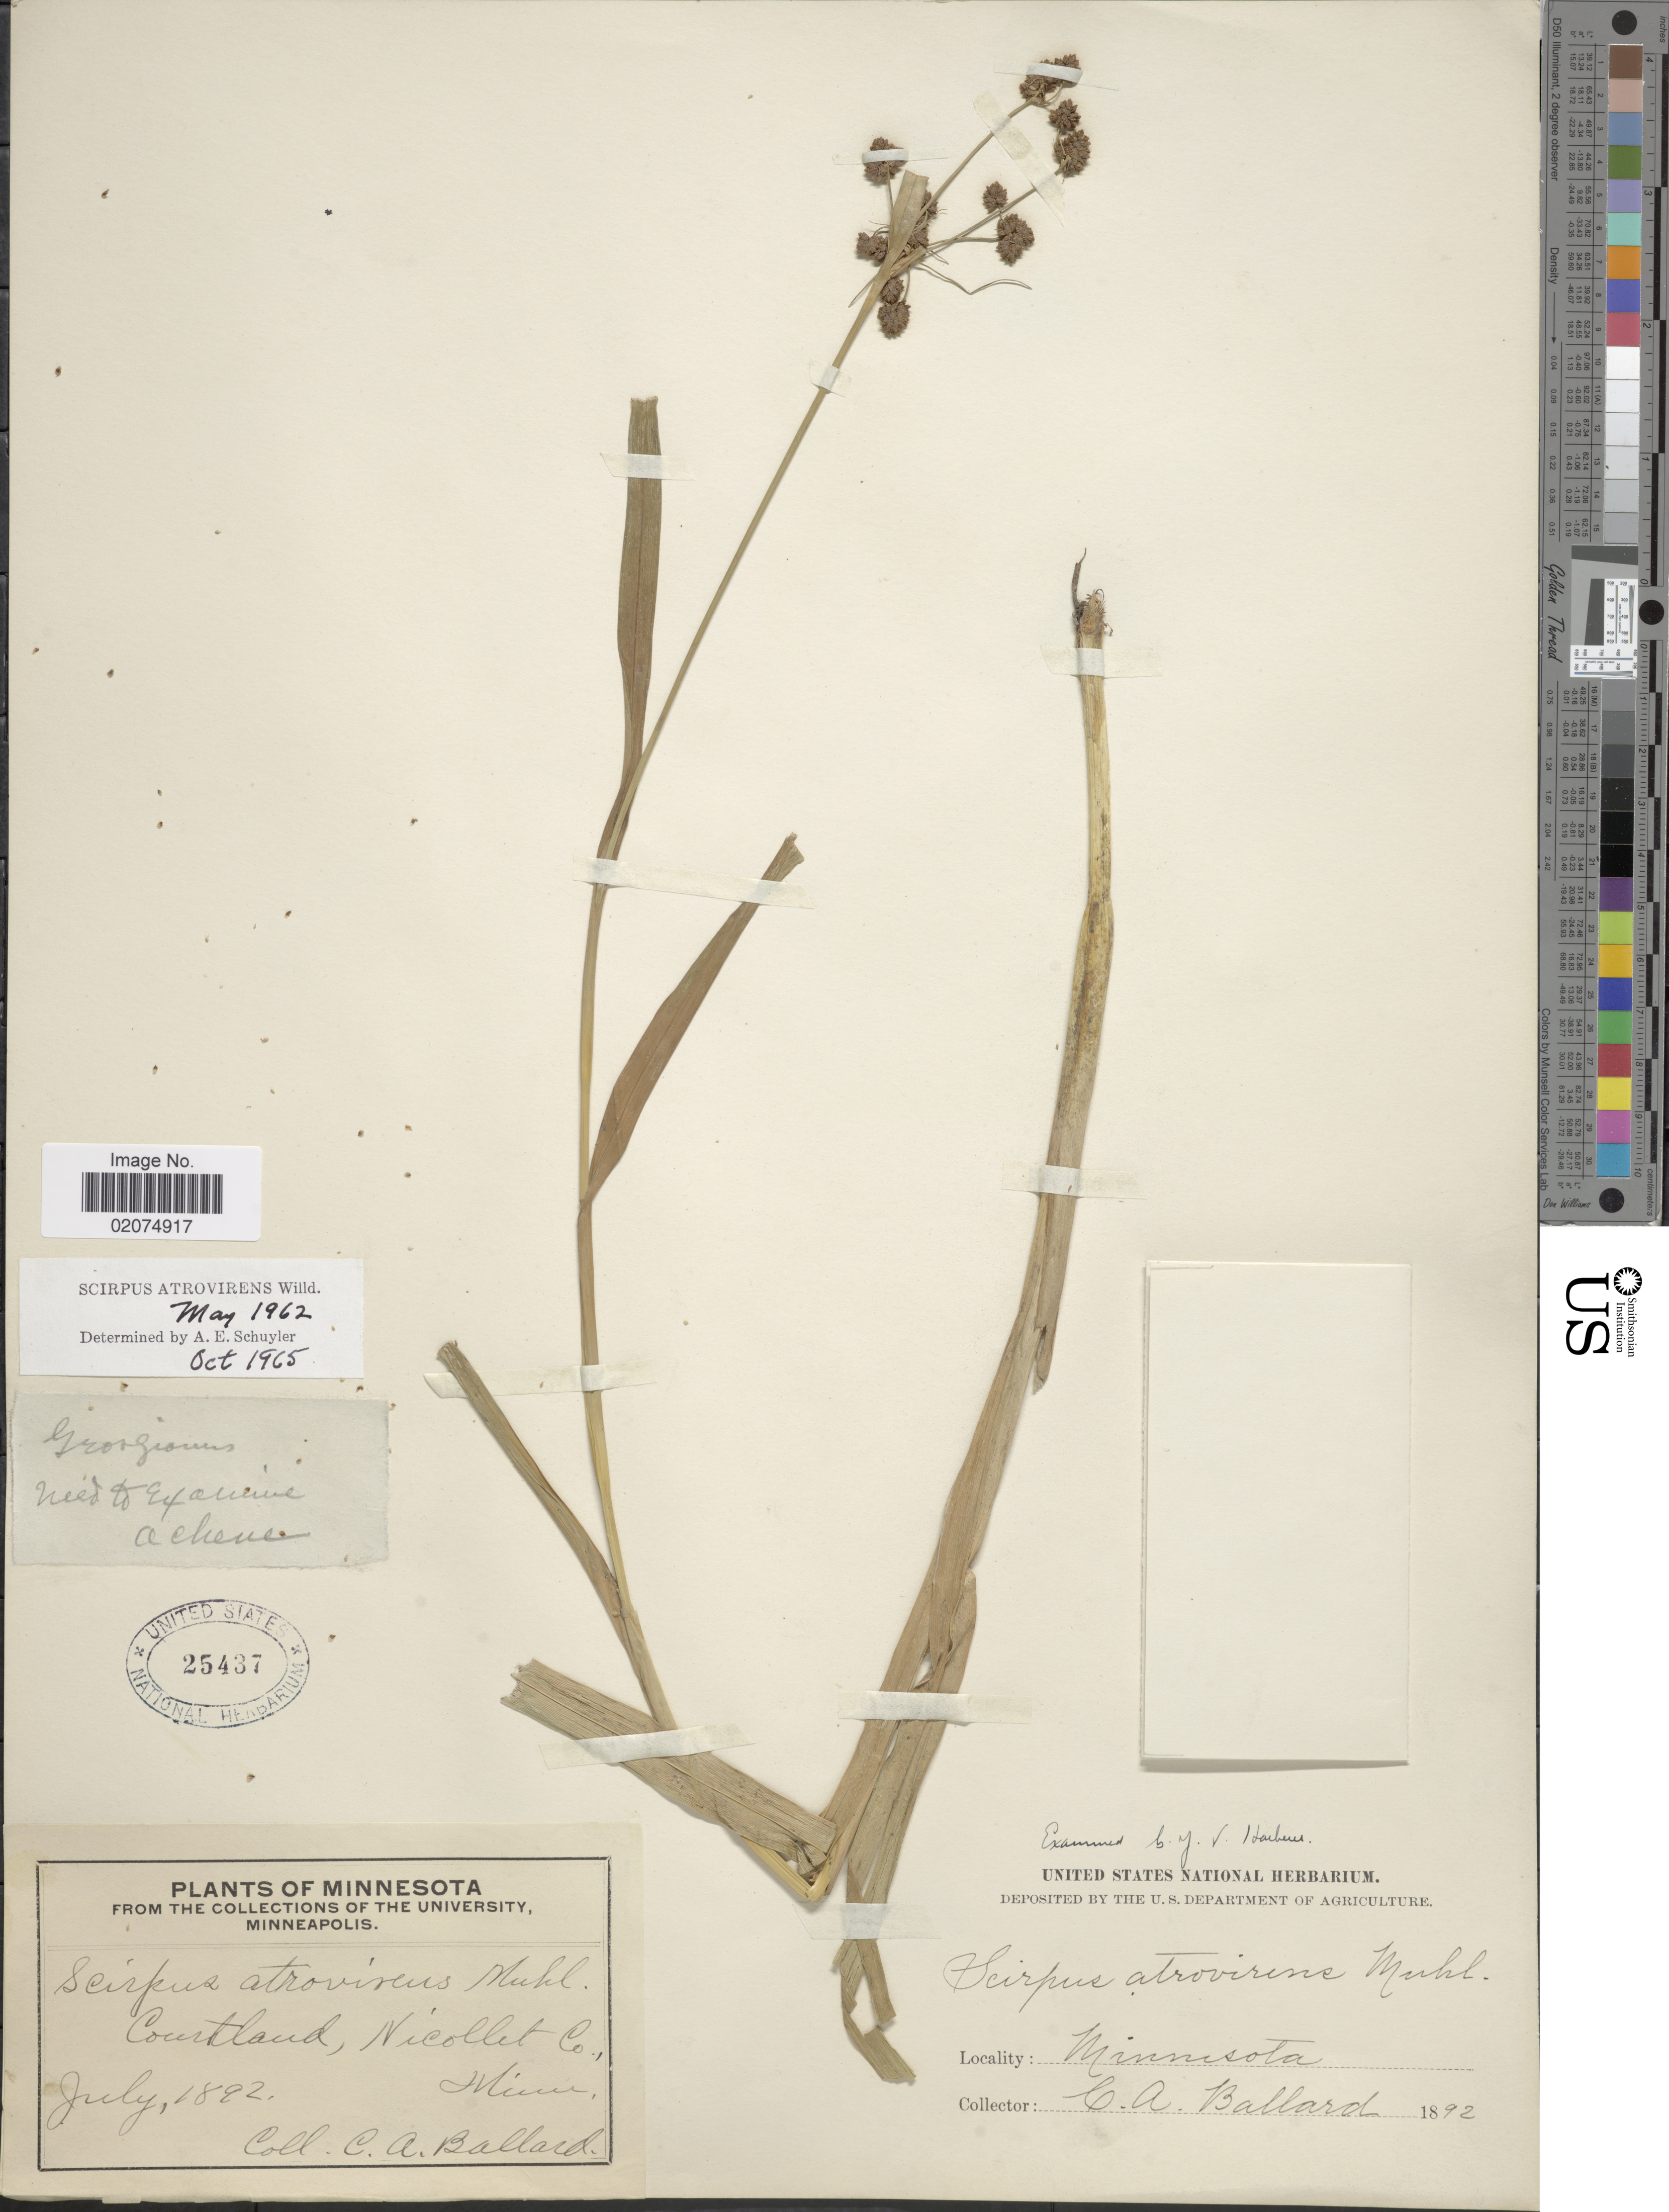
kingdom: Plantae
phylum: Tracheophyta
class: Liliopsida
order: Poales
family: Cyperaceae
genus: Scirpus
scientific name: Scirpus atrovirens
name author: Willd.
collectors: C. A. Ballard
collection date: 1892-07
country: United States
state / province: Minnesota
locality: Courtland, Nicollet Co., Minn.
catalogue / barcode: US 25437